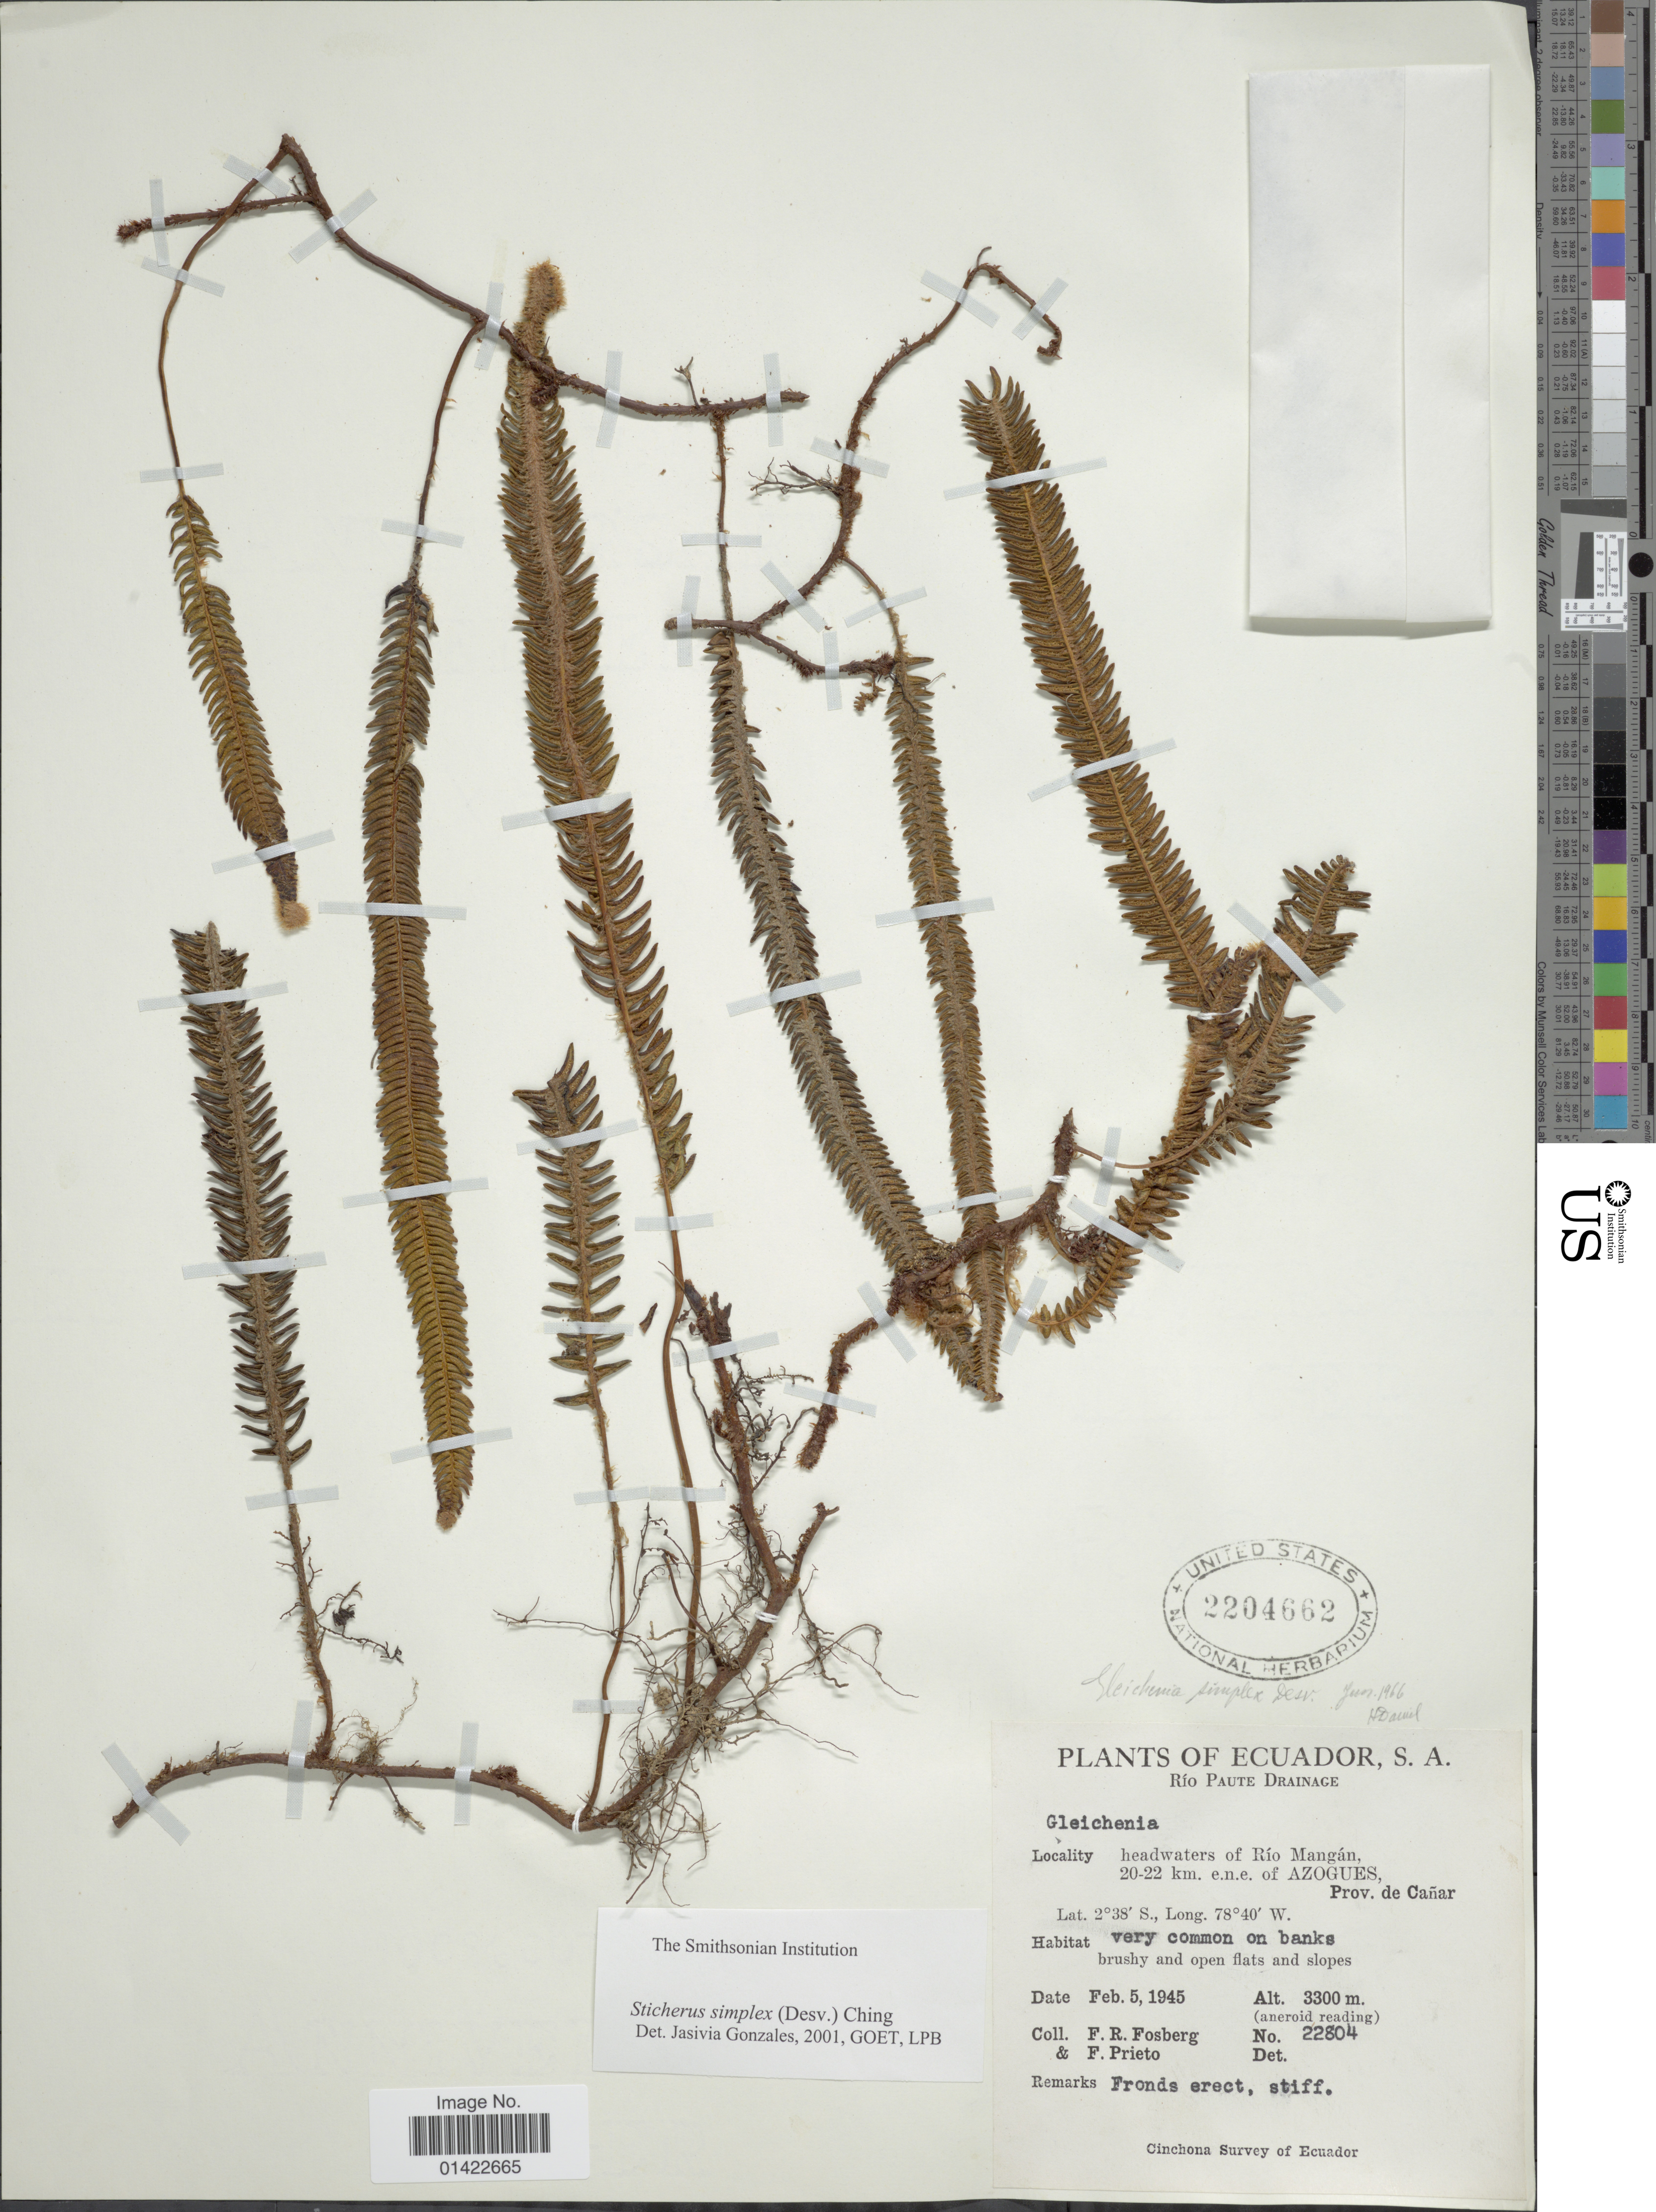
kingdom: Plantae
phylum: Tracheophyta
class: Polypodiopsida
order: Gleicheniales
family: Gleicheniaceae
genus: Sticherus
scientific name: Sticherus simplex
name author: (Desv.) Ching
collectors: F. R. Fosberg & F. Prieto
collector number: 22804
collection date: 1945-02-05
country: Ecuador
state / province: Cañar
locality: Río Paute Drainage. Headwaters of Río Mangán, 20-22 km. e.n.e. of Azogues.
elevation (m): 3300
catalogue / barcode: US 2204662